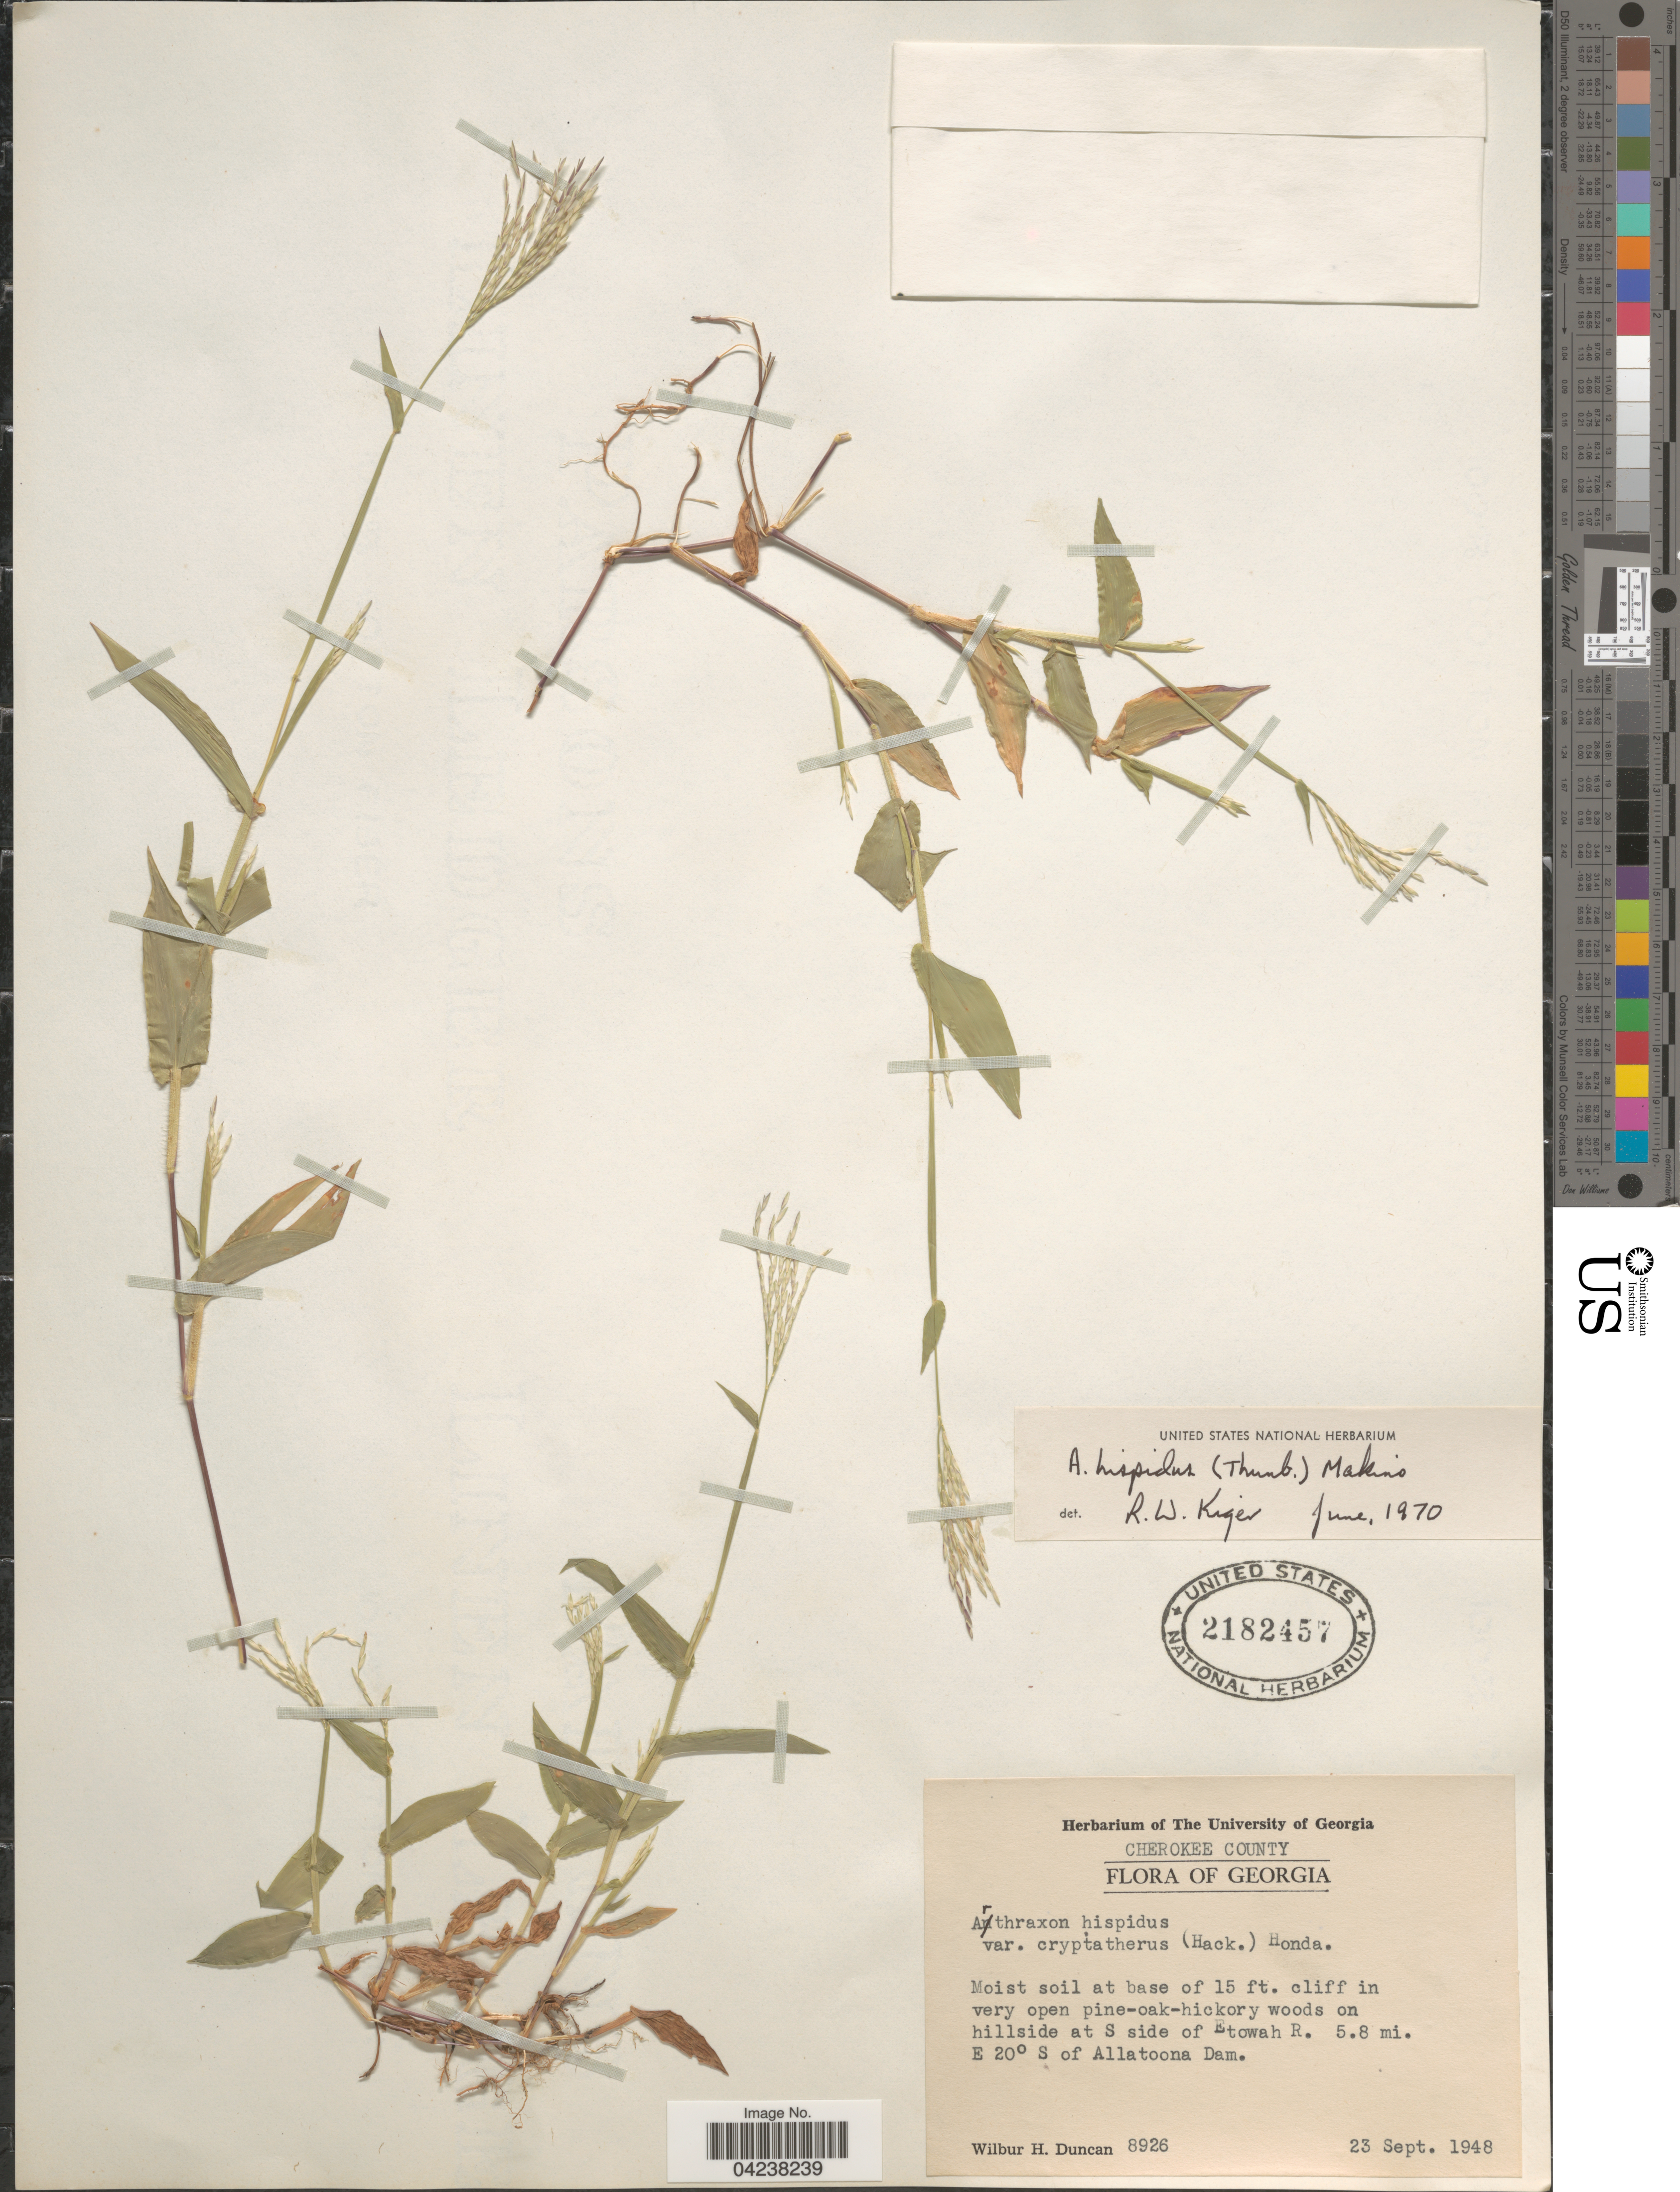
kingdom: Plantae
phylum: Tracheophyta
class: Liliopsida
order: Poales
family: Poaceae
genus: Arthraxon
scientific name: Arthraxon hispidus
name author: (Thunb.) Makino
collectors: W. H. Duncan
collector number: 8926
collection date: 1948-09-23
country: United States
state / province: Georgia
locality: Cherokee County. Moist soil at base of 15 ft. cliff in very open pine-oak-hickory woods on hillside at S side of Etowah R. 5.8 mi. E 20° S of Allatoona Dam.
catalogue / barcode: US 2182457